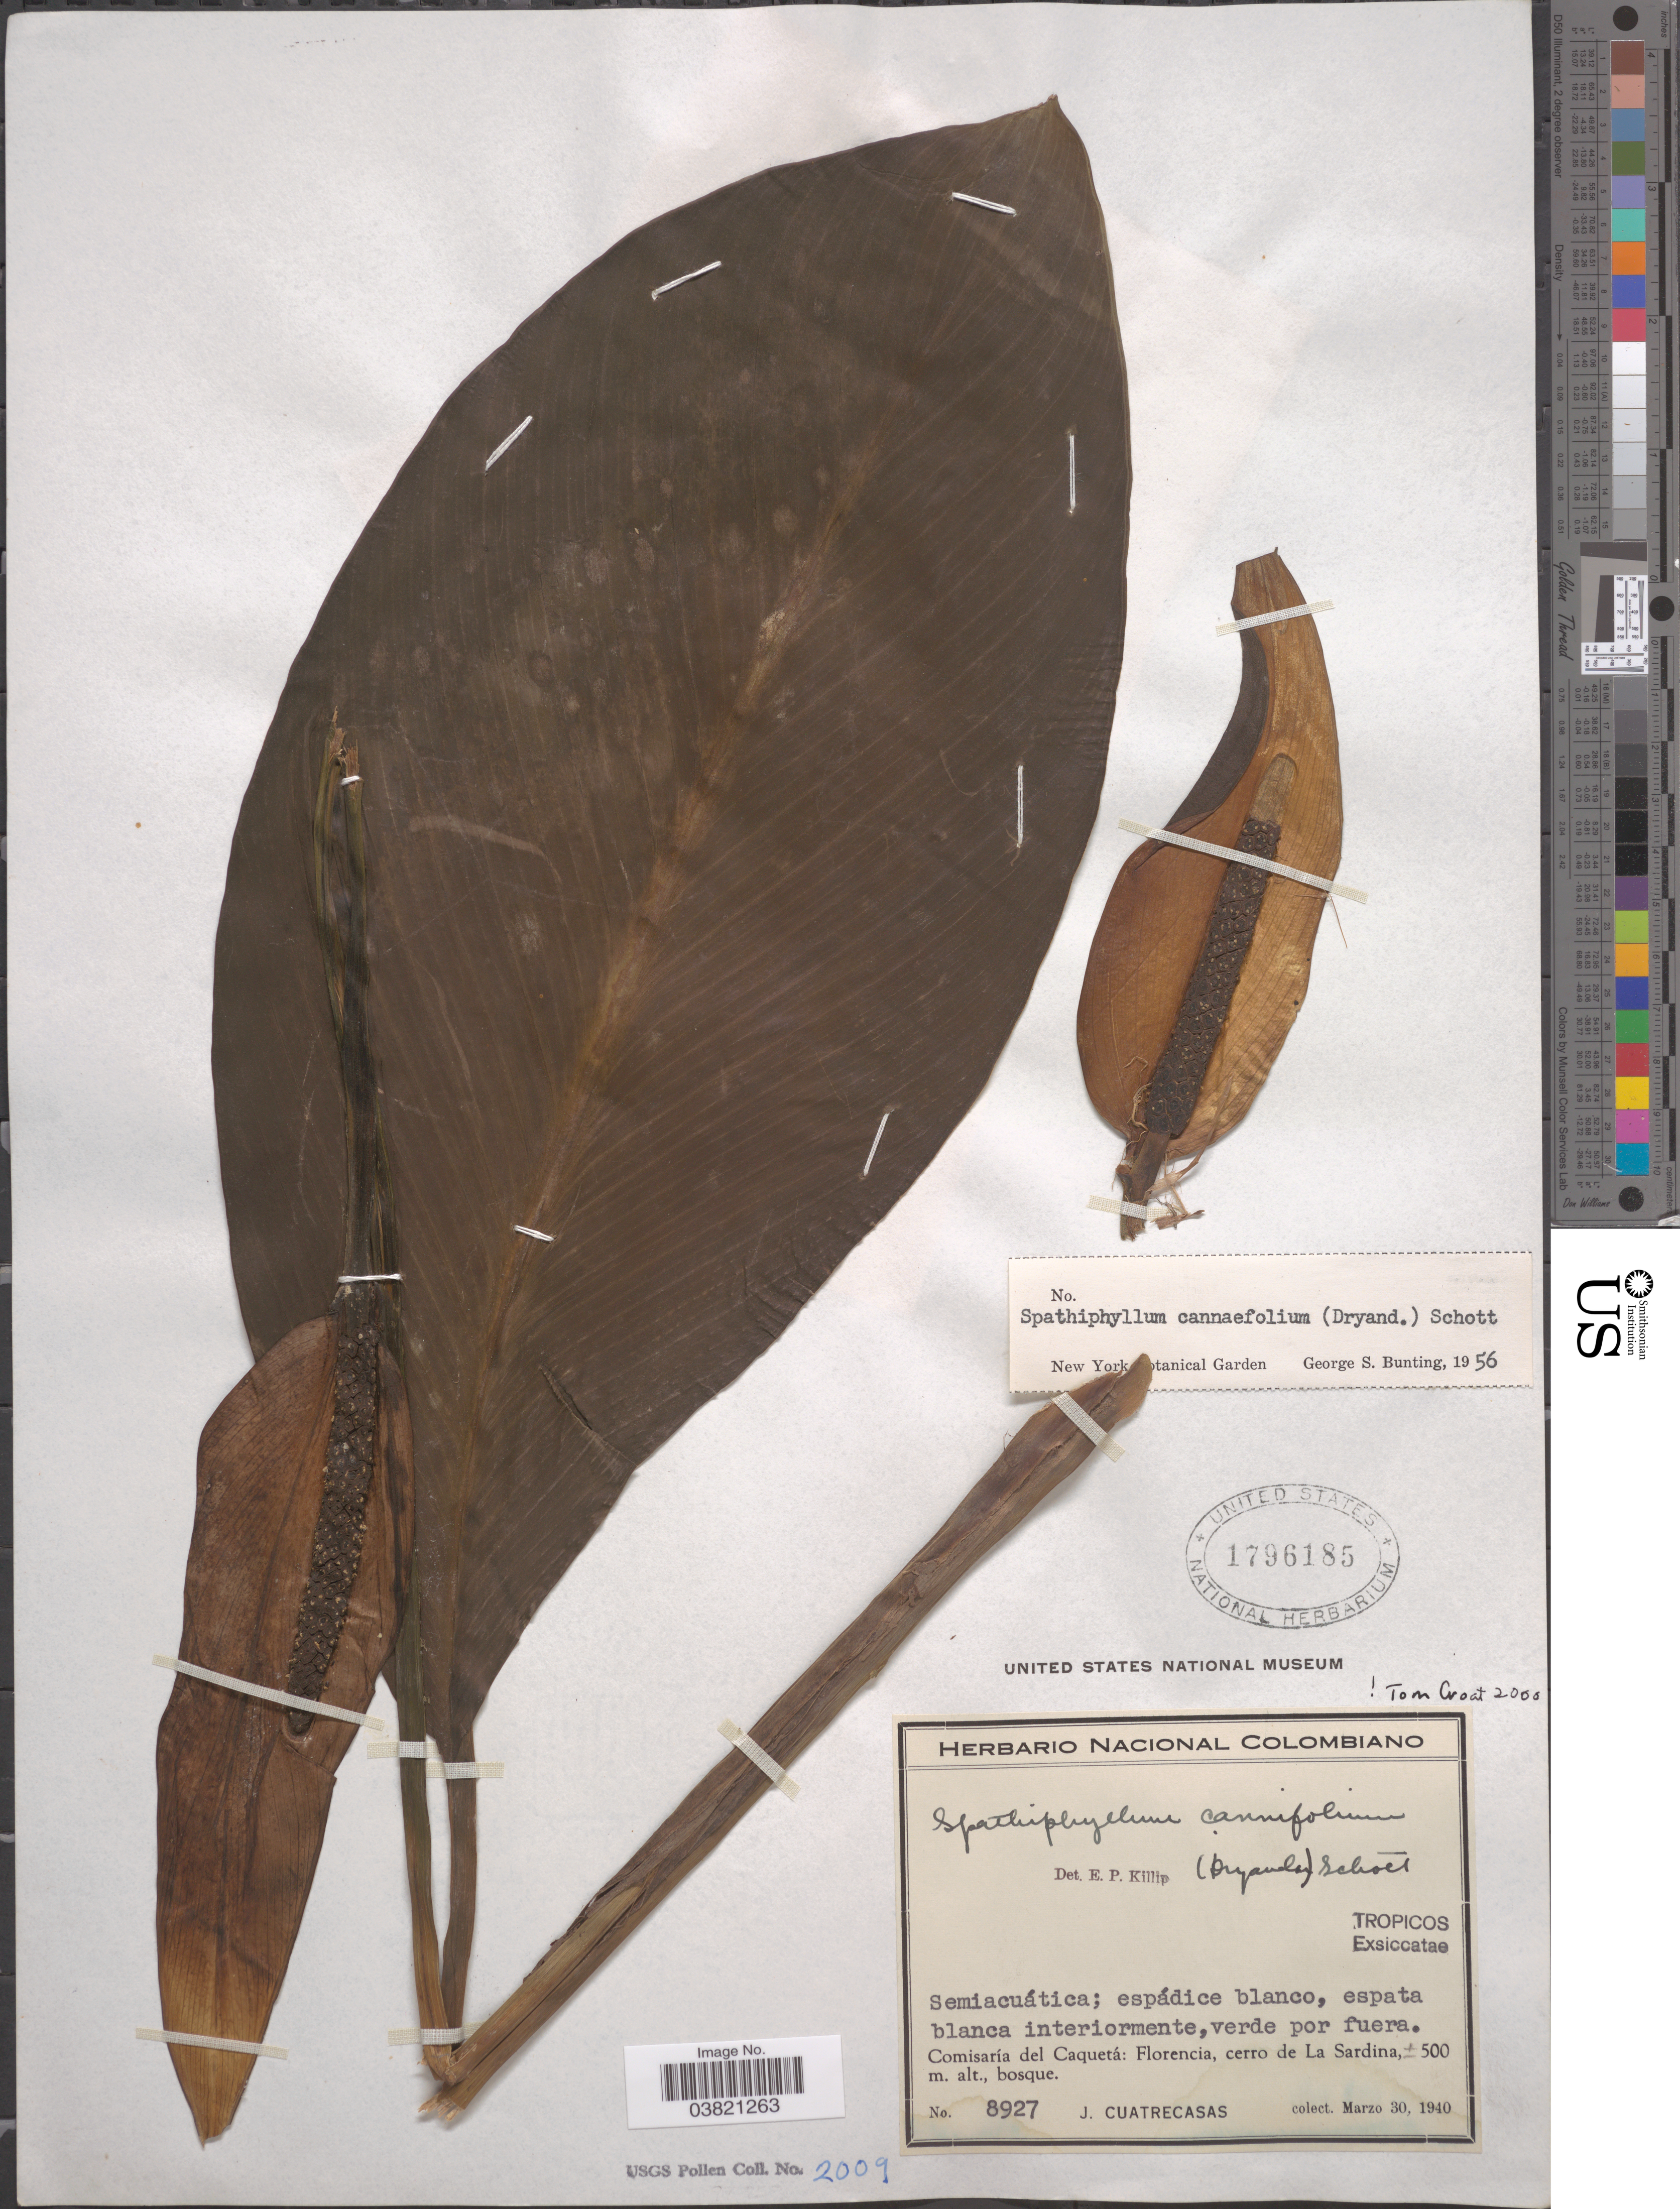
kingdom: Plantae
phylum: Tracheophyta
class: Liliopsida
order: Alismatales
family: Araceae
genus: Spathiphyllum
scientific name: Spathiphyllum cannifolium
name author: (Dryand. ex Sims) Schott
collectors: J. Cuatrecasas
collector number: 8927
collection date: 1940-03-30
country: Colombia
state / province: Caquetá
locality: Comisaría del Caquetá: Florencia, cerro de La Sardina.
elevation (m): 500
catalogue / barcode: US 1796185